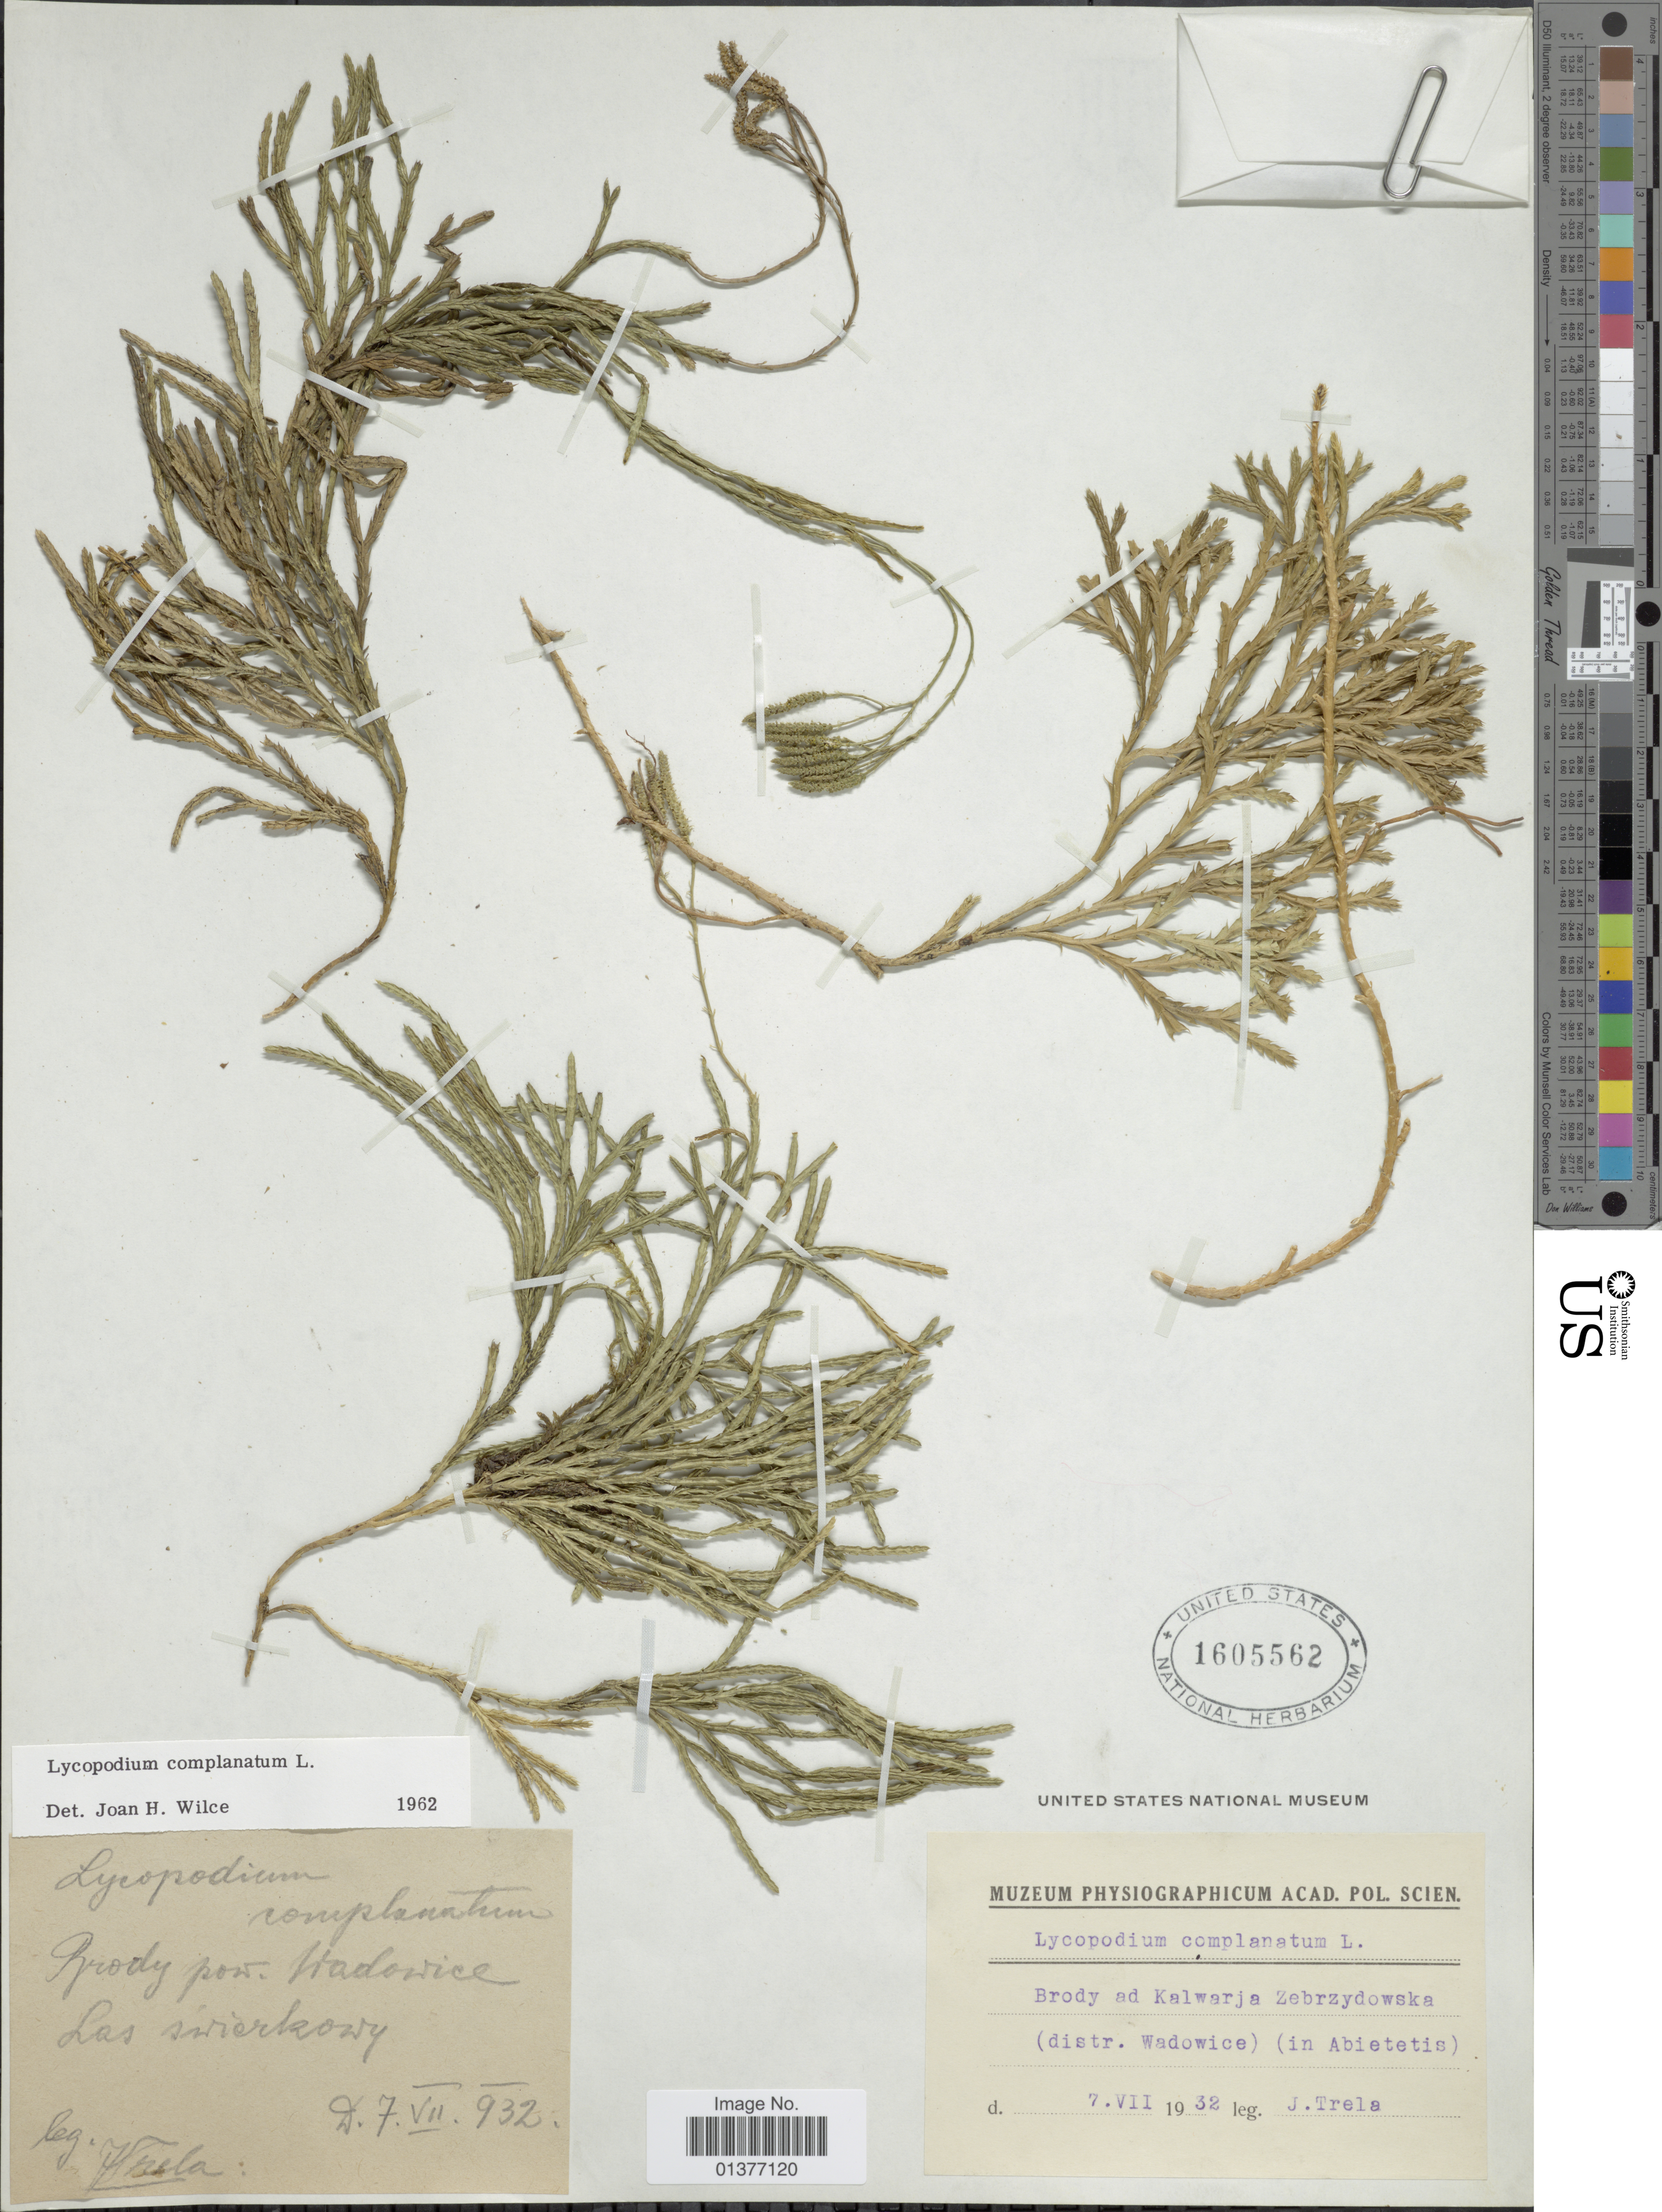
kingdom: Plantae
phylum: Tracheophyta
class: Lycopodiopsida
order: Lycopodiales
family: Lycopodiaceae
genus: Diphasiastrum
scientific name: Diphasiastrum complanatum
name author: (L.) Holub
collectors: J. Trela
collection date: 1932-07-07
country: Poland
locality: Brody ad Kalwarja Zebrzydowska(distr, Wadowice) (in Abietetis)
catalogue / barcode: US 1605562